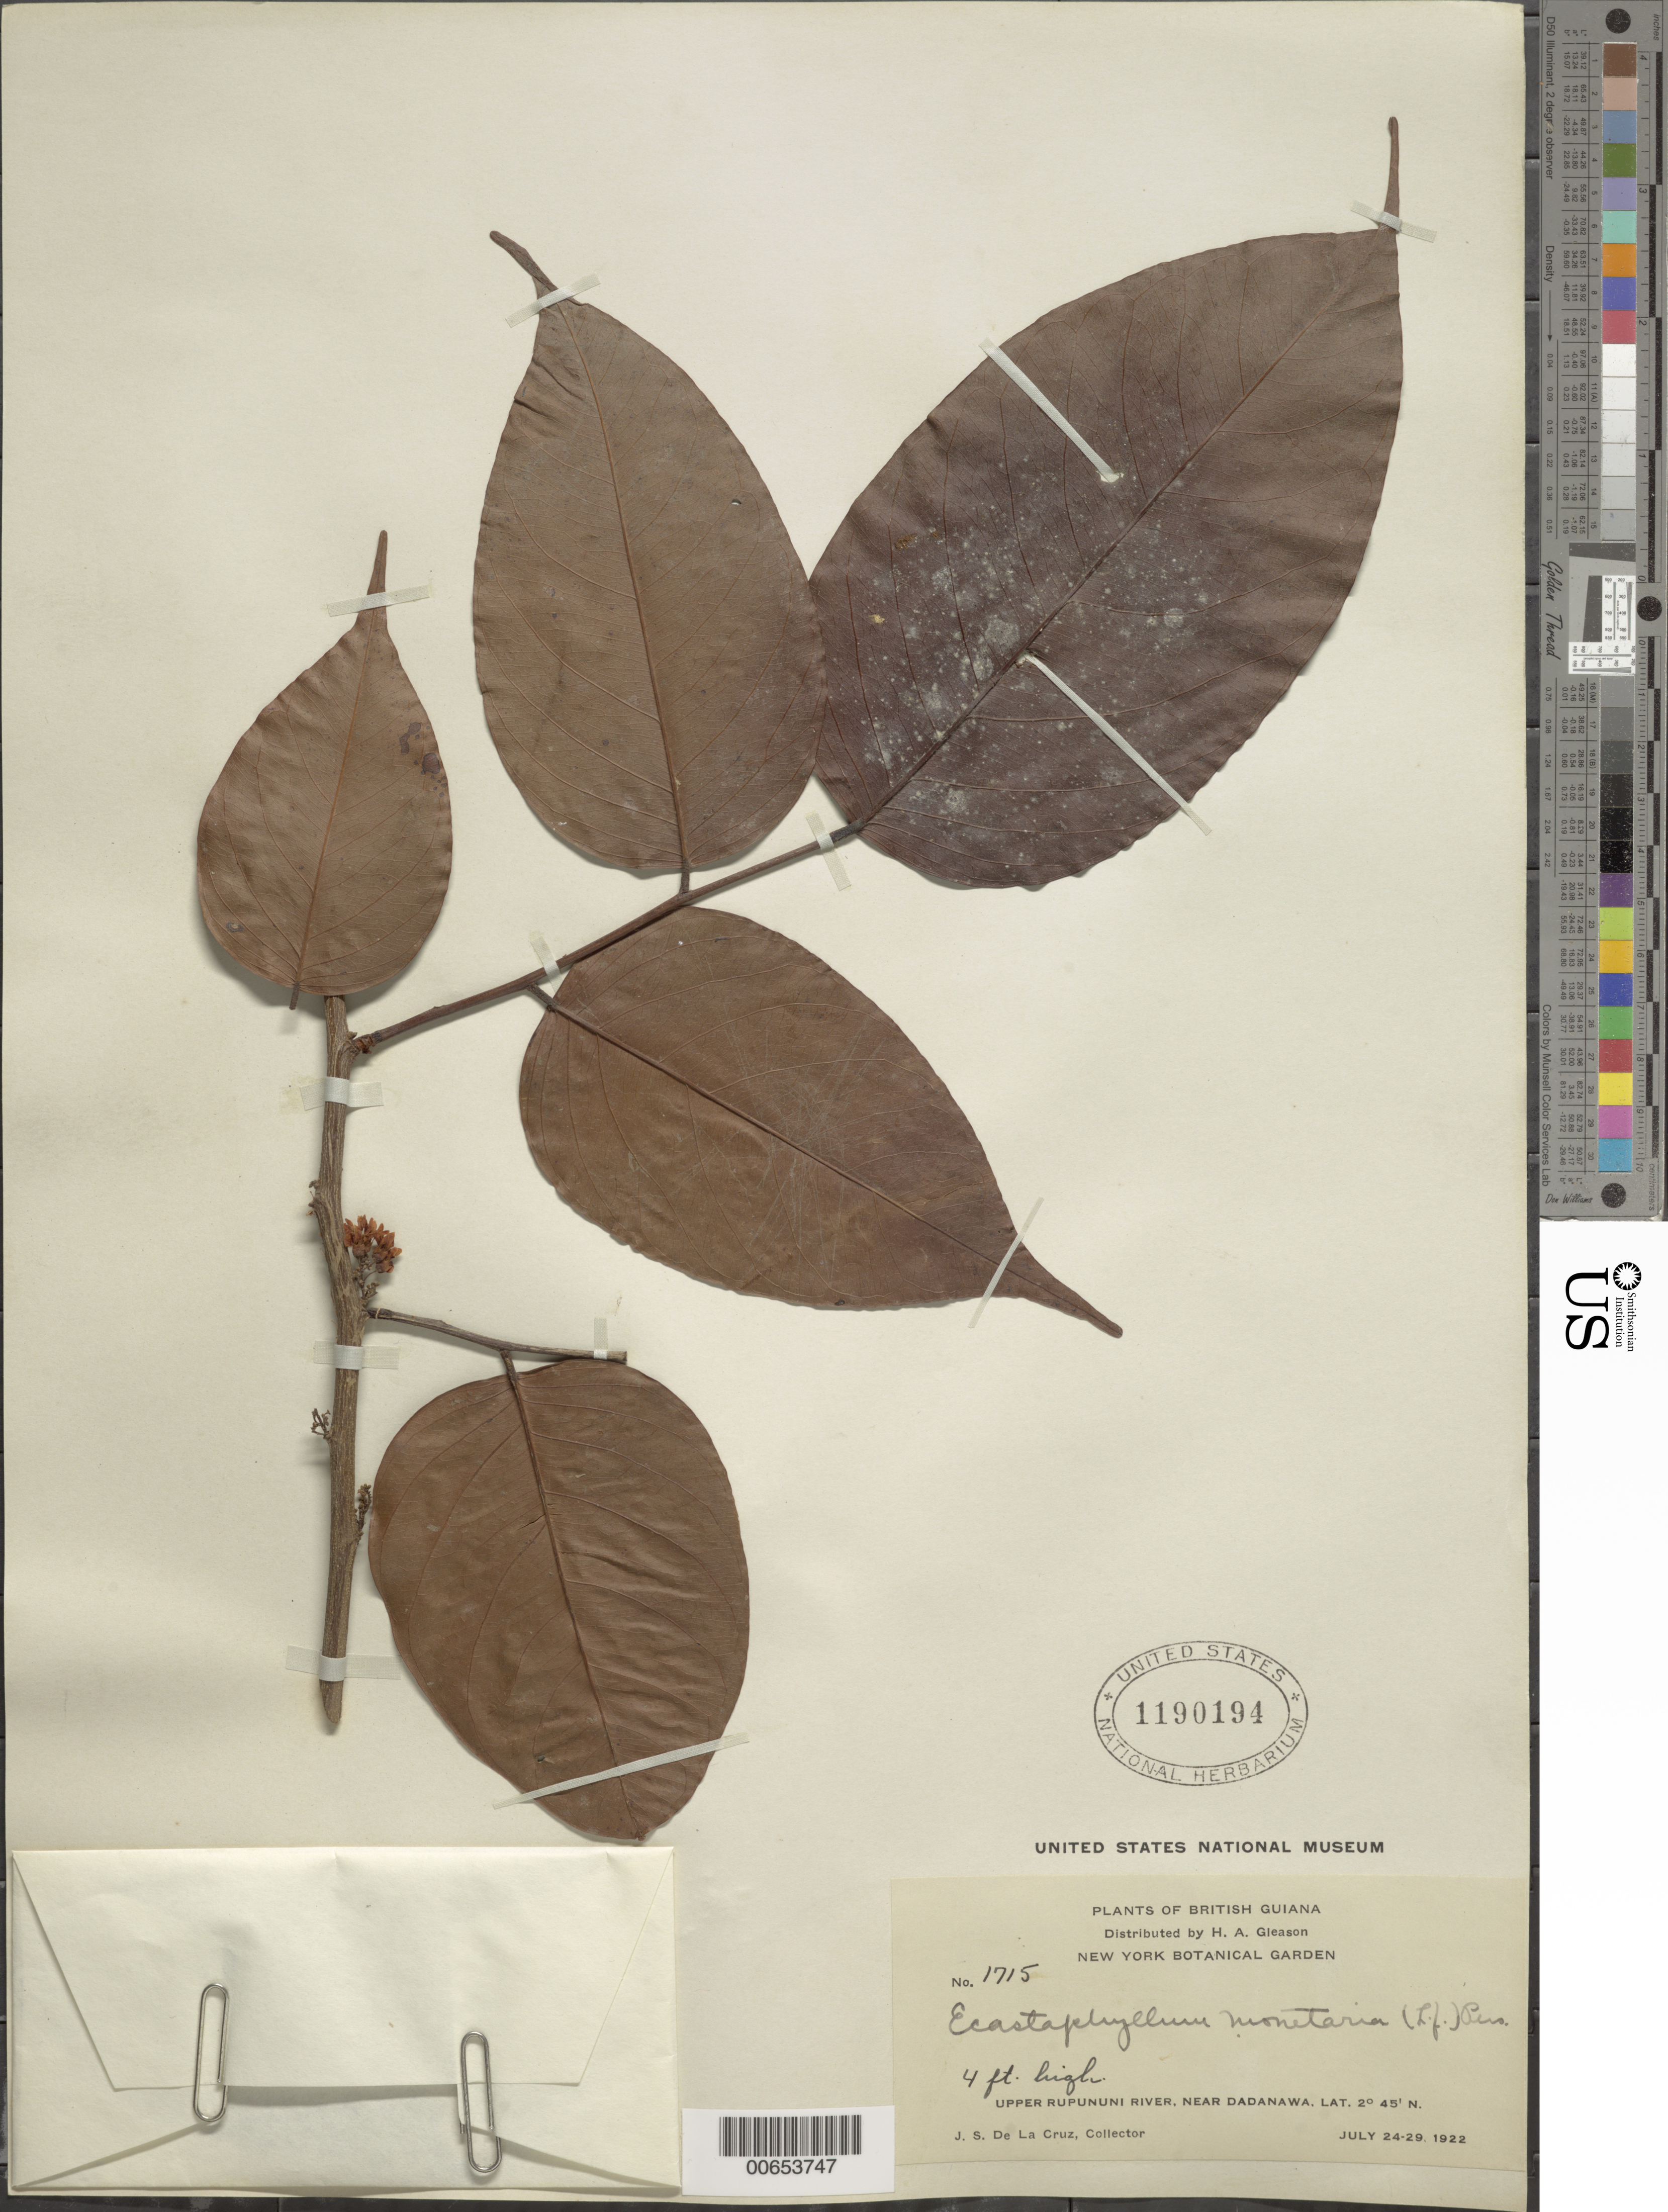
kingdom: Plantae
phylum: Tracheophyta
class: Magnoliopsida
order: Fabales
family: Fabaceae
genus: Dalbergia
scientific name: Dalbergia monetaria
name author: L. f.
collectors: J. S. de la Cruz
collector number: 1715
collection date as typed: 24-Jul-22 to 29-Jul-22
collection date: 1922-07-24/1922-07-29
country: Guyana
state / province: U. Takutu-U. Essequibo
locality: Dadanawa, near, upper Rupununi R.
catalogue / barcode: US 1109194